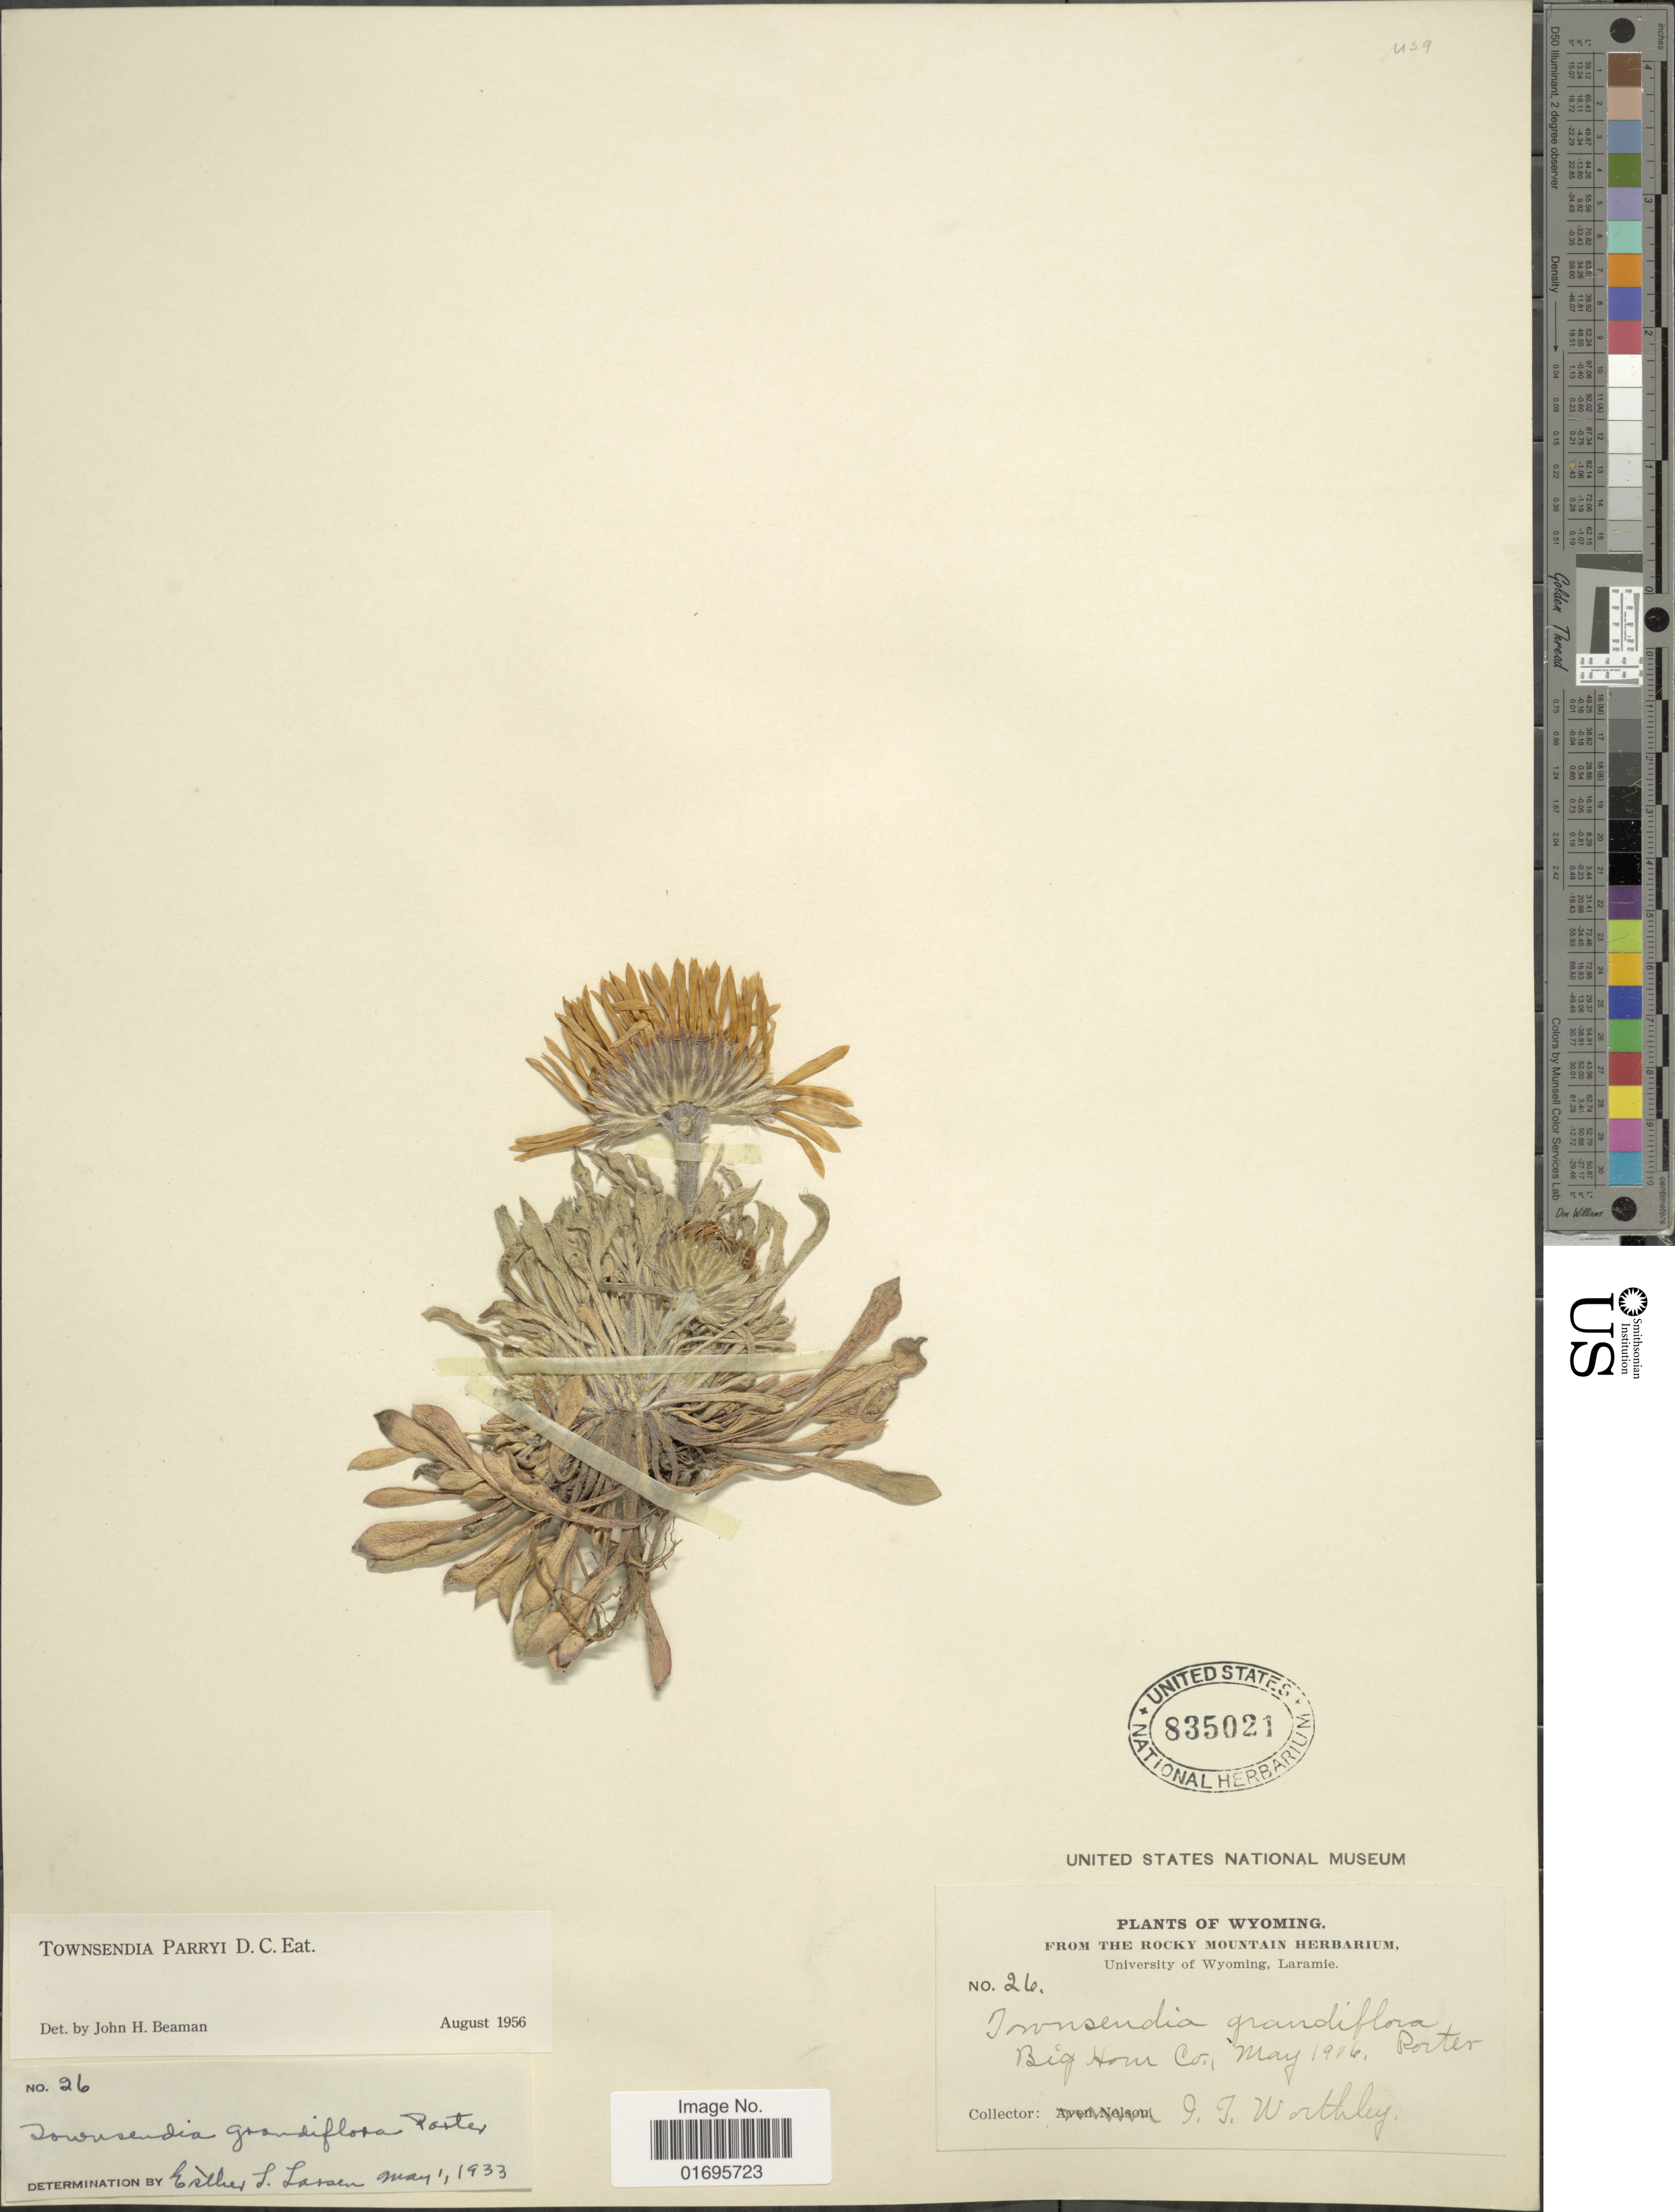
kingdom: Plantae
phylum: Tracheophyta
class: Magnoliopsida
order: Asterales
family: Asteraceae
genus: Townsendia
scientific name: Townsendia parryi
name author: D.C. Eaton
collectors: I. Worthley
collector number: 26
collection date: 1906-05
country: United States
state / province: Wyoming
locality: Big Horn Co.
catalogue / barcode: US 835021